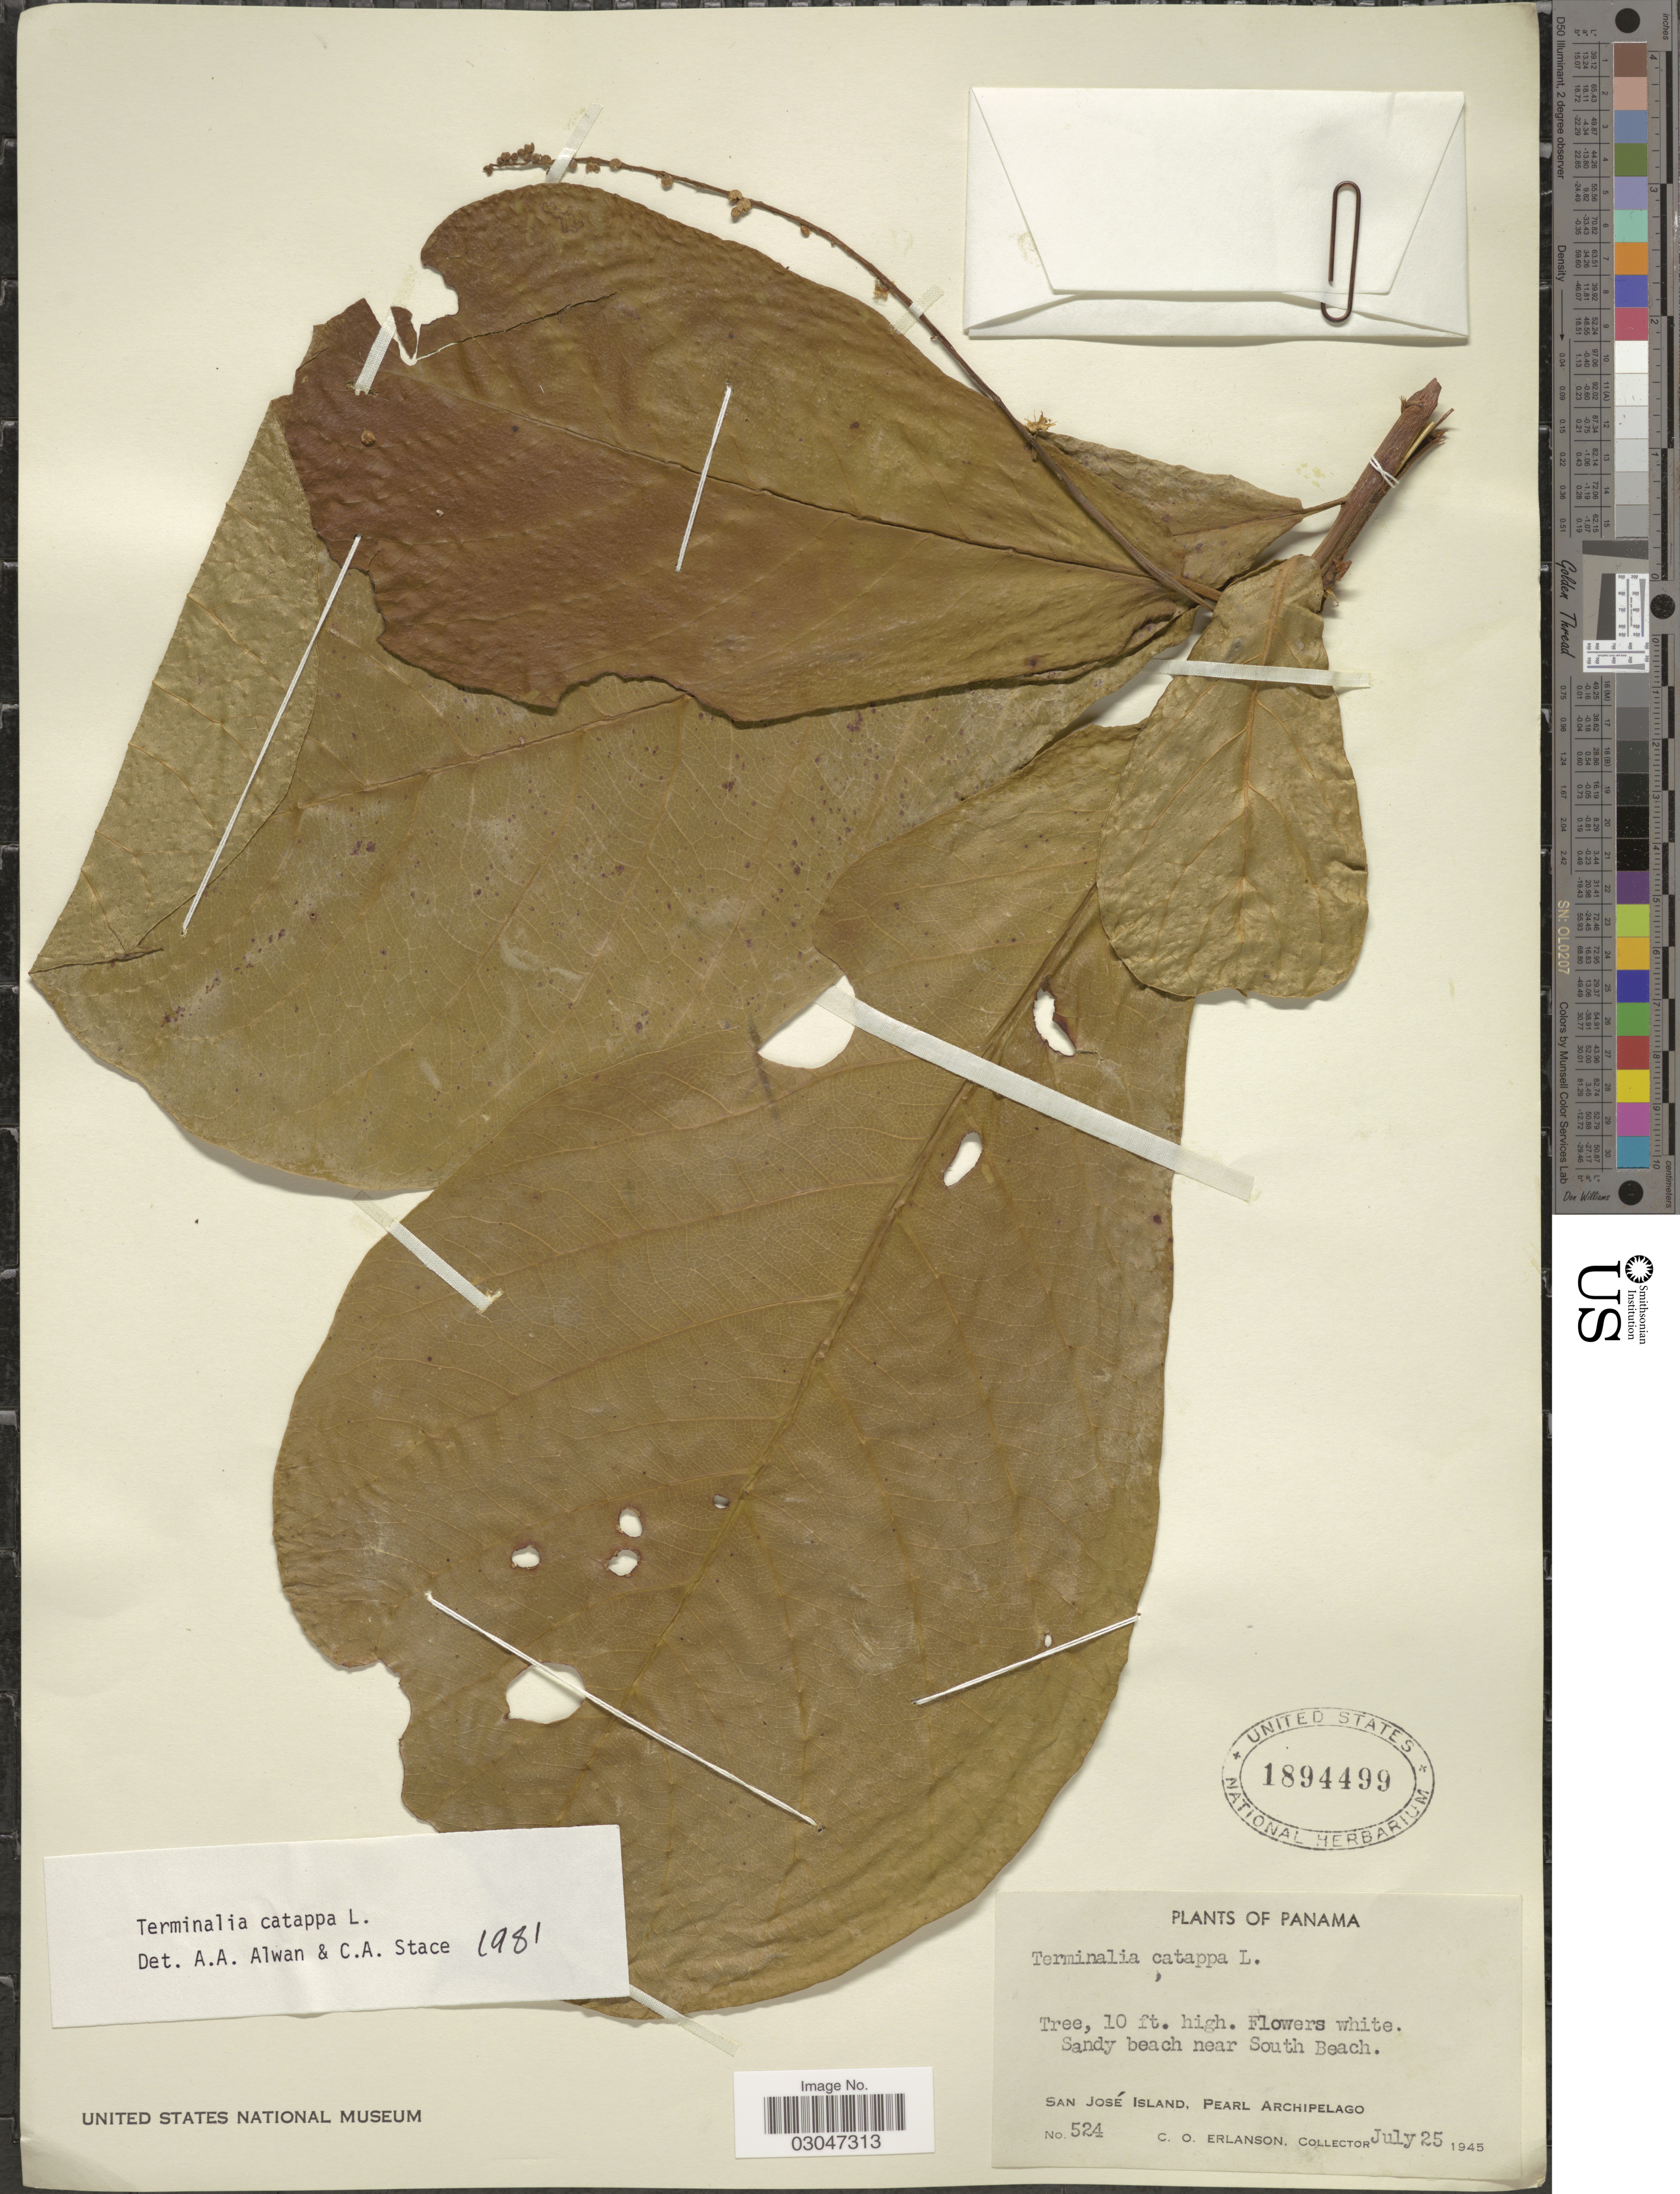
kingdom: Plantae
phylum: Tracheophyta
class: Magnoliopsida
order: Myrtales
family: Combretaceae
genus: Terminalia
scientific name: Terminalia catappa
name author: L.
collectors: C. O. Erlanson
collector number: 524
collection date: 1945-07-25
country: Panama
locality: Sandy beach near South Beach. San José Island, Pearl Archipelago.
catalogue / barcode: US 1494499